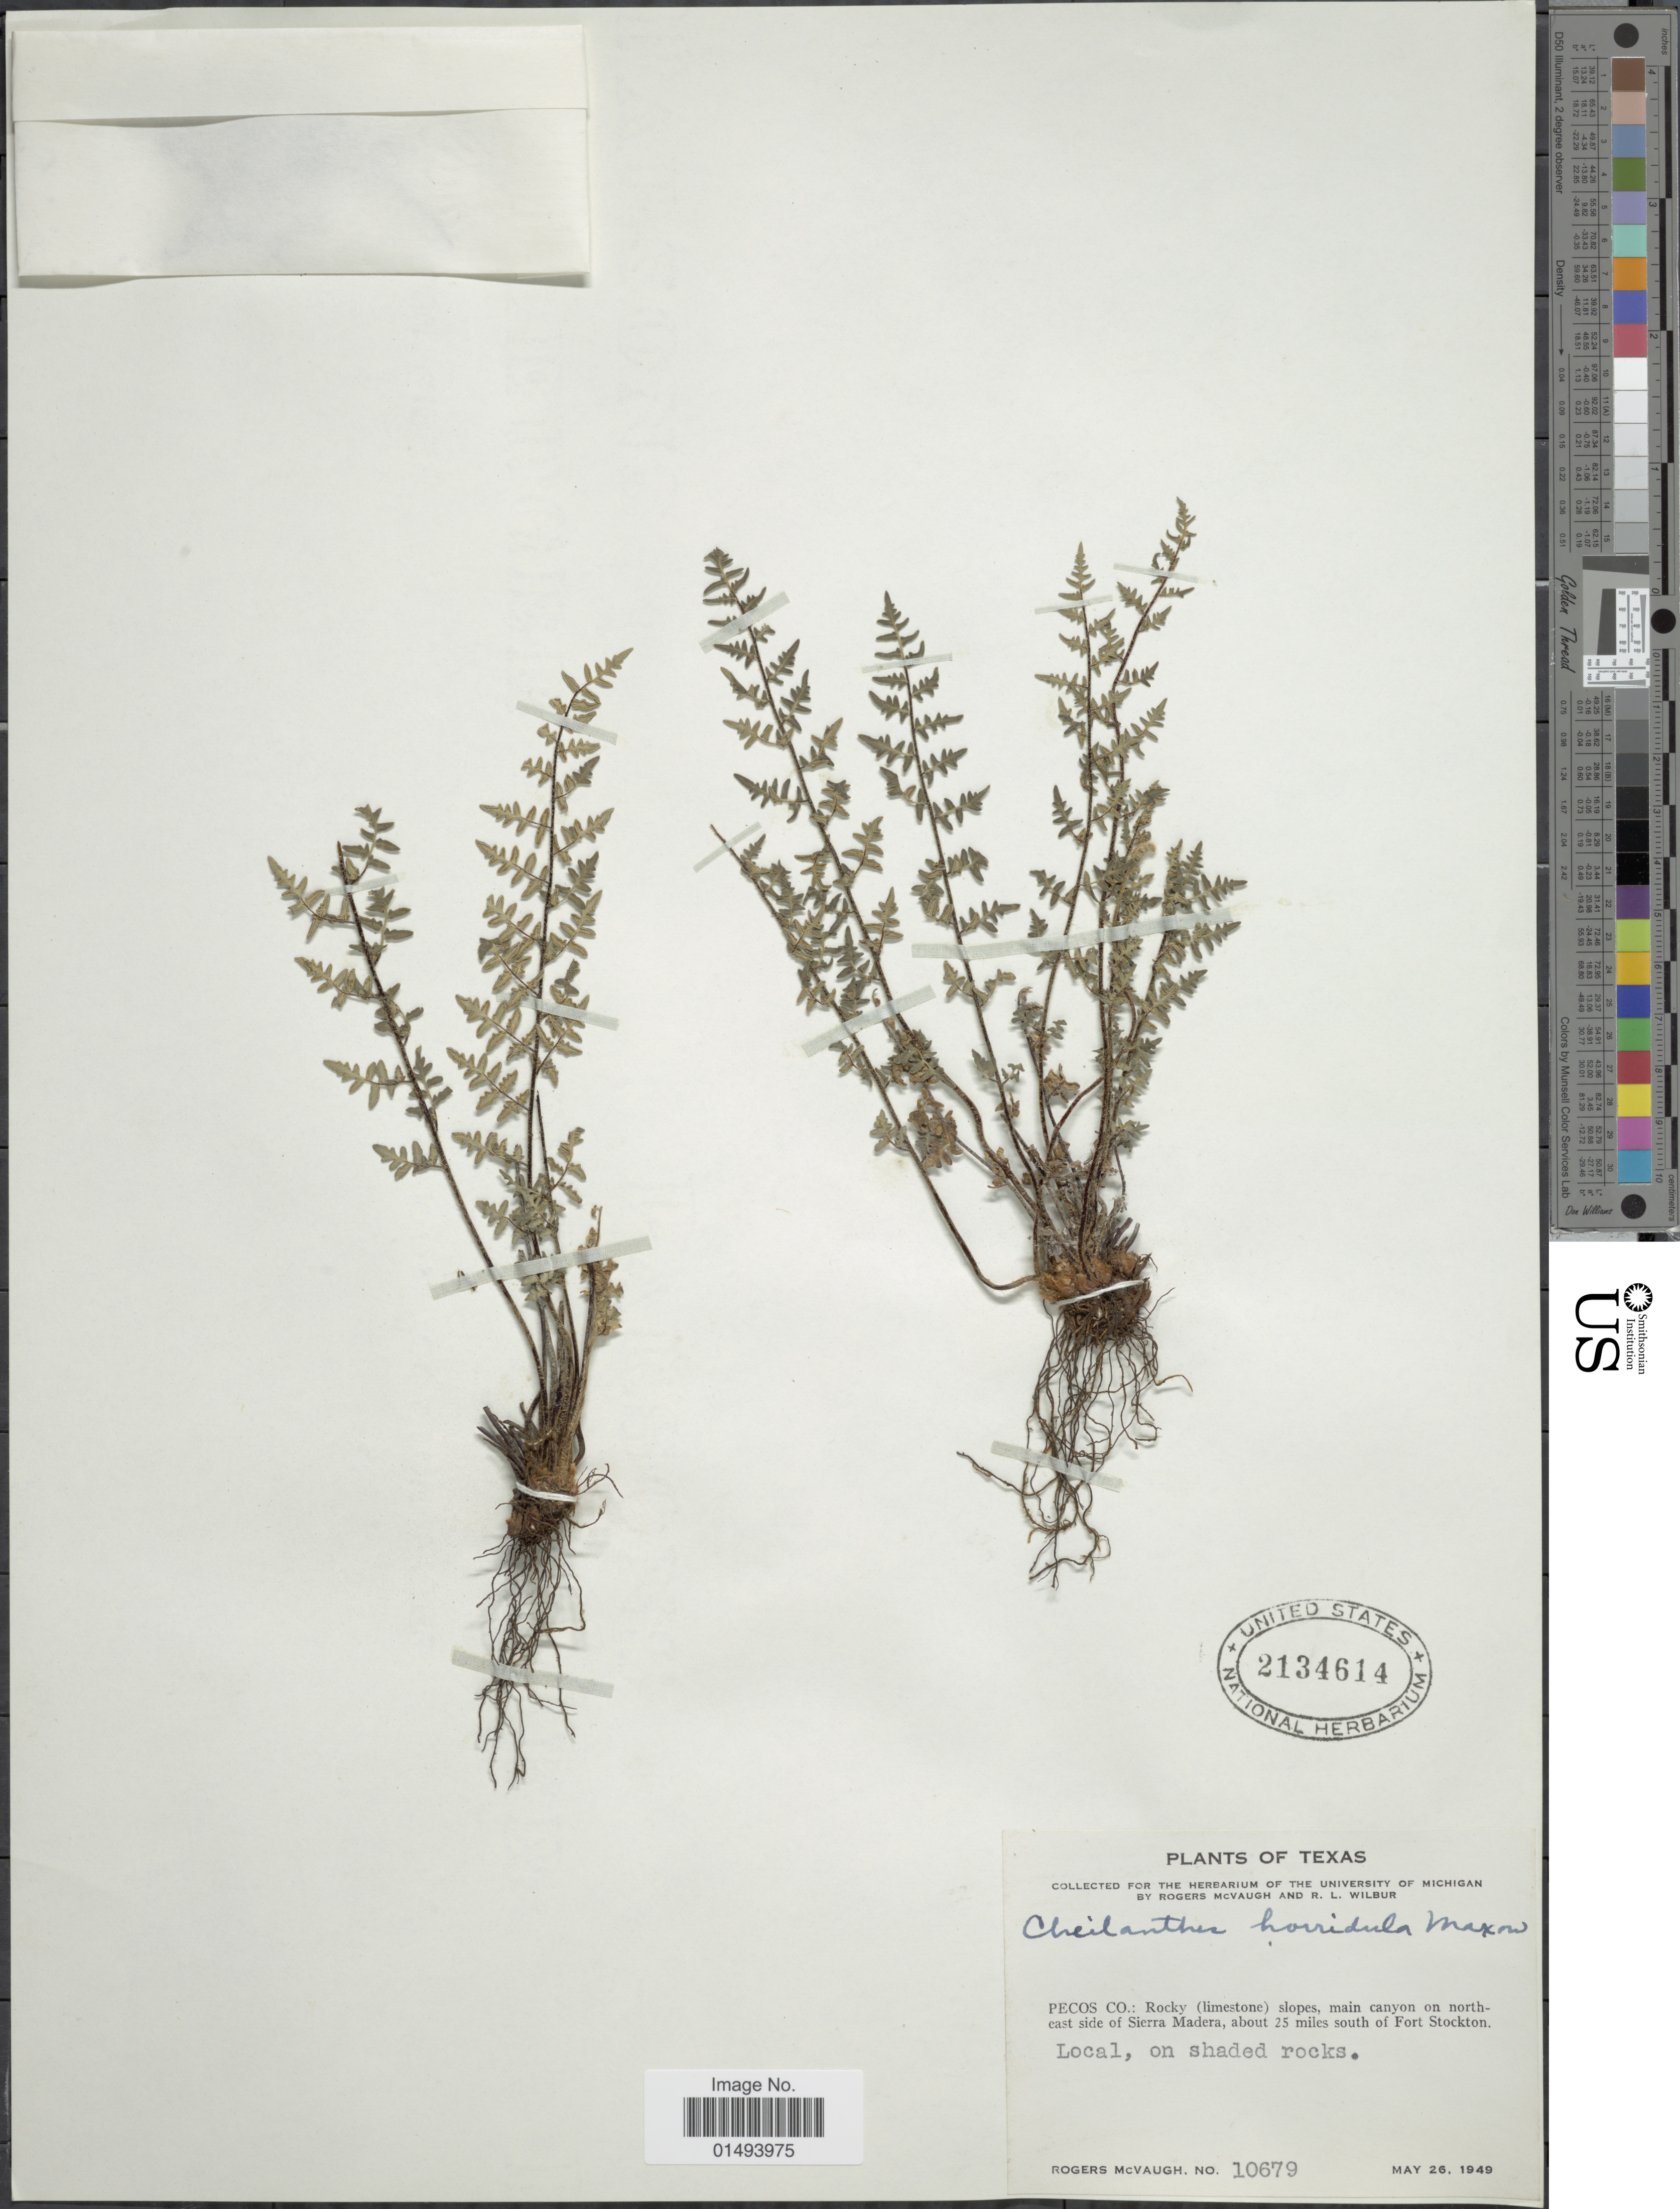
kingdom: Plantae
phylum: Tracheophyta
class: Polypodiopsida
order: Polypodiales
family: Pteridaceae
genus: Myriopteris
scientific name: Myriopteris scabra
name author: (C. Chr.) Grusz & Windham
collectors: R. McVaugh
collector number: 10679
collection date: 1949-05-26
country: United States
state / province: Texas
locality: Plants of Texas, Pecos Co: Rocky (limestone) slopes, main canyon on north east side of Sierra Madera, about 25 miles south of Fort Stockton, local , on shaded rocks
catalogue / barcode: US 213614